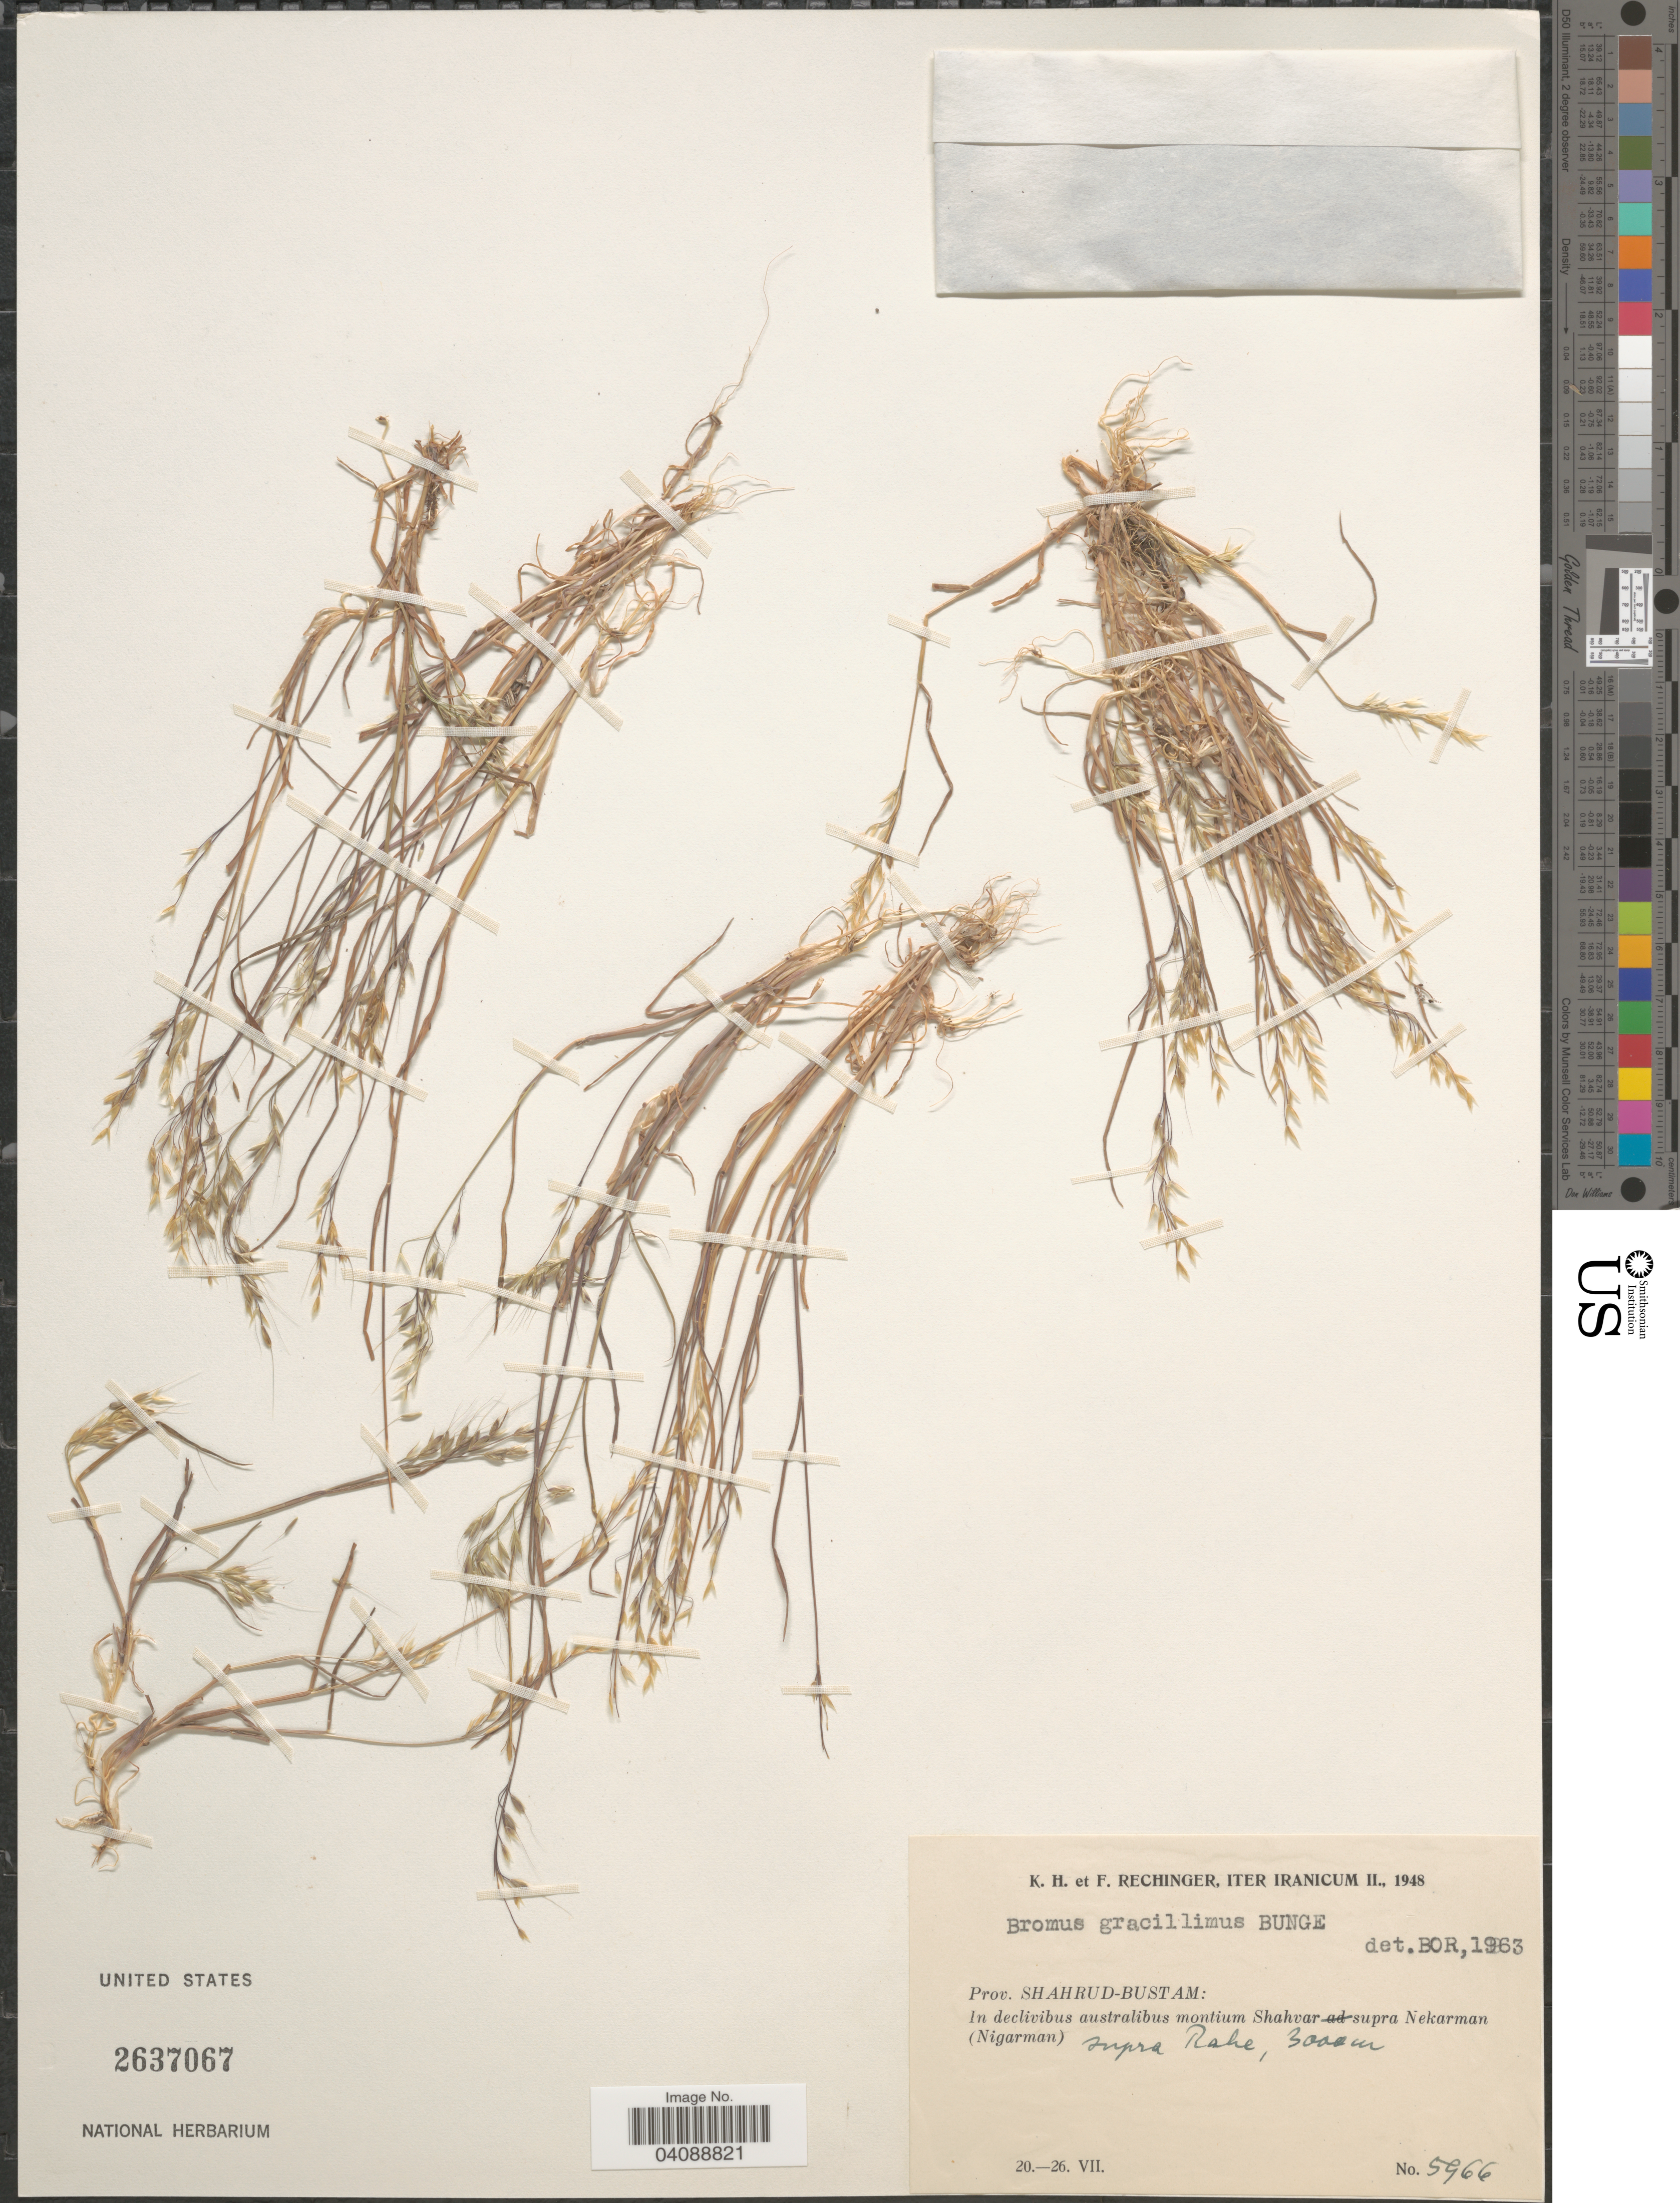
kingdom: Plantae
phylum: Tracheophyta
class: Liliopsida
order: Poales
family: Poaceae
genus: Bromus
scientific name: Bromus gracillimus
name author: Bunge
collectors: K. H. Rechinger & F. Rechinger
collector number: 5966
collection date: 1948-07-20/1948-07-26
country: Iran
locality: Iter Iranicum II., 1948. Prov. Shahrud-Bustam: In declivibus australibus montium Shahvar supra Nekarman (Nigarman).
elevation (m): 3000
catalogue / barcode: US 2637067